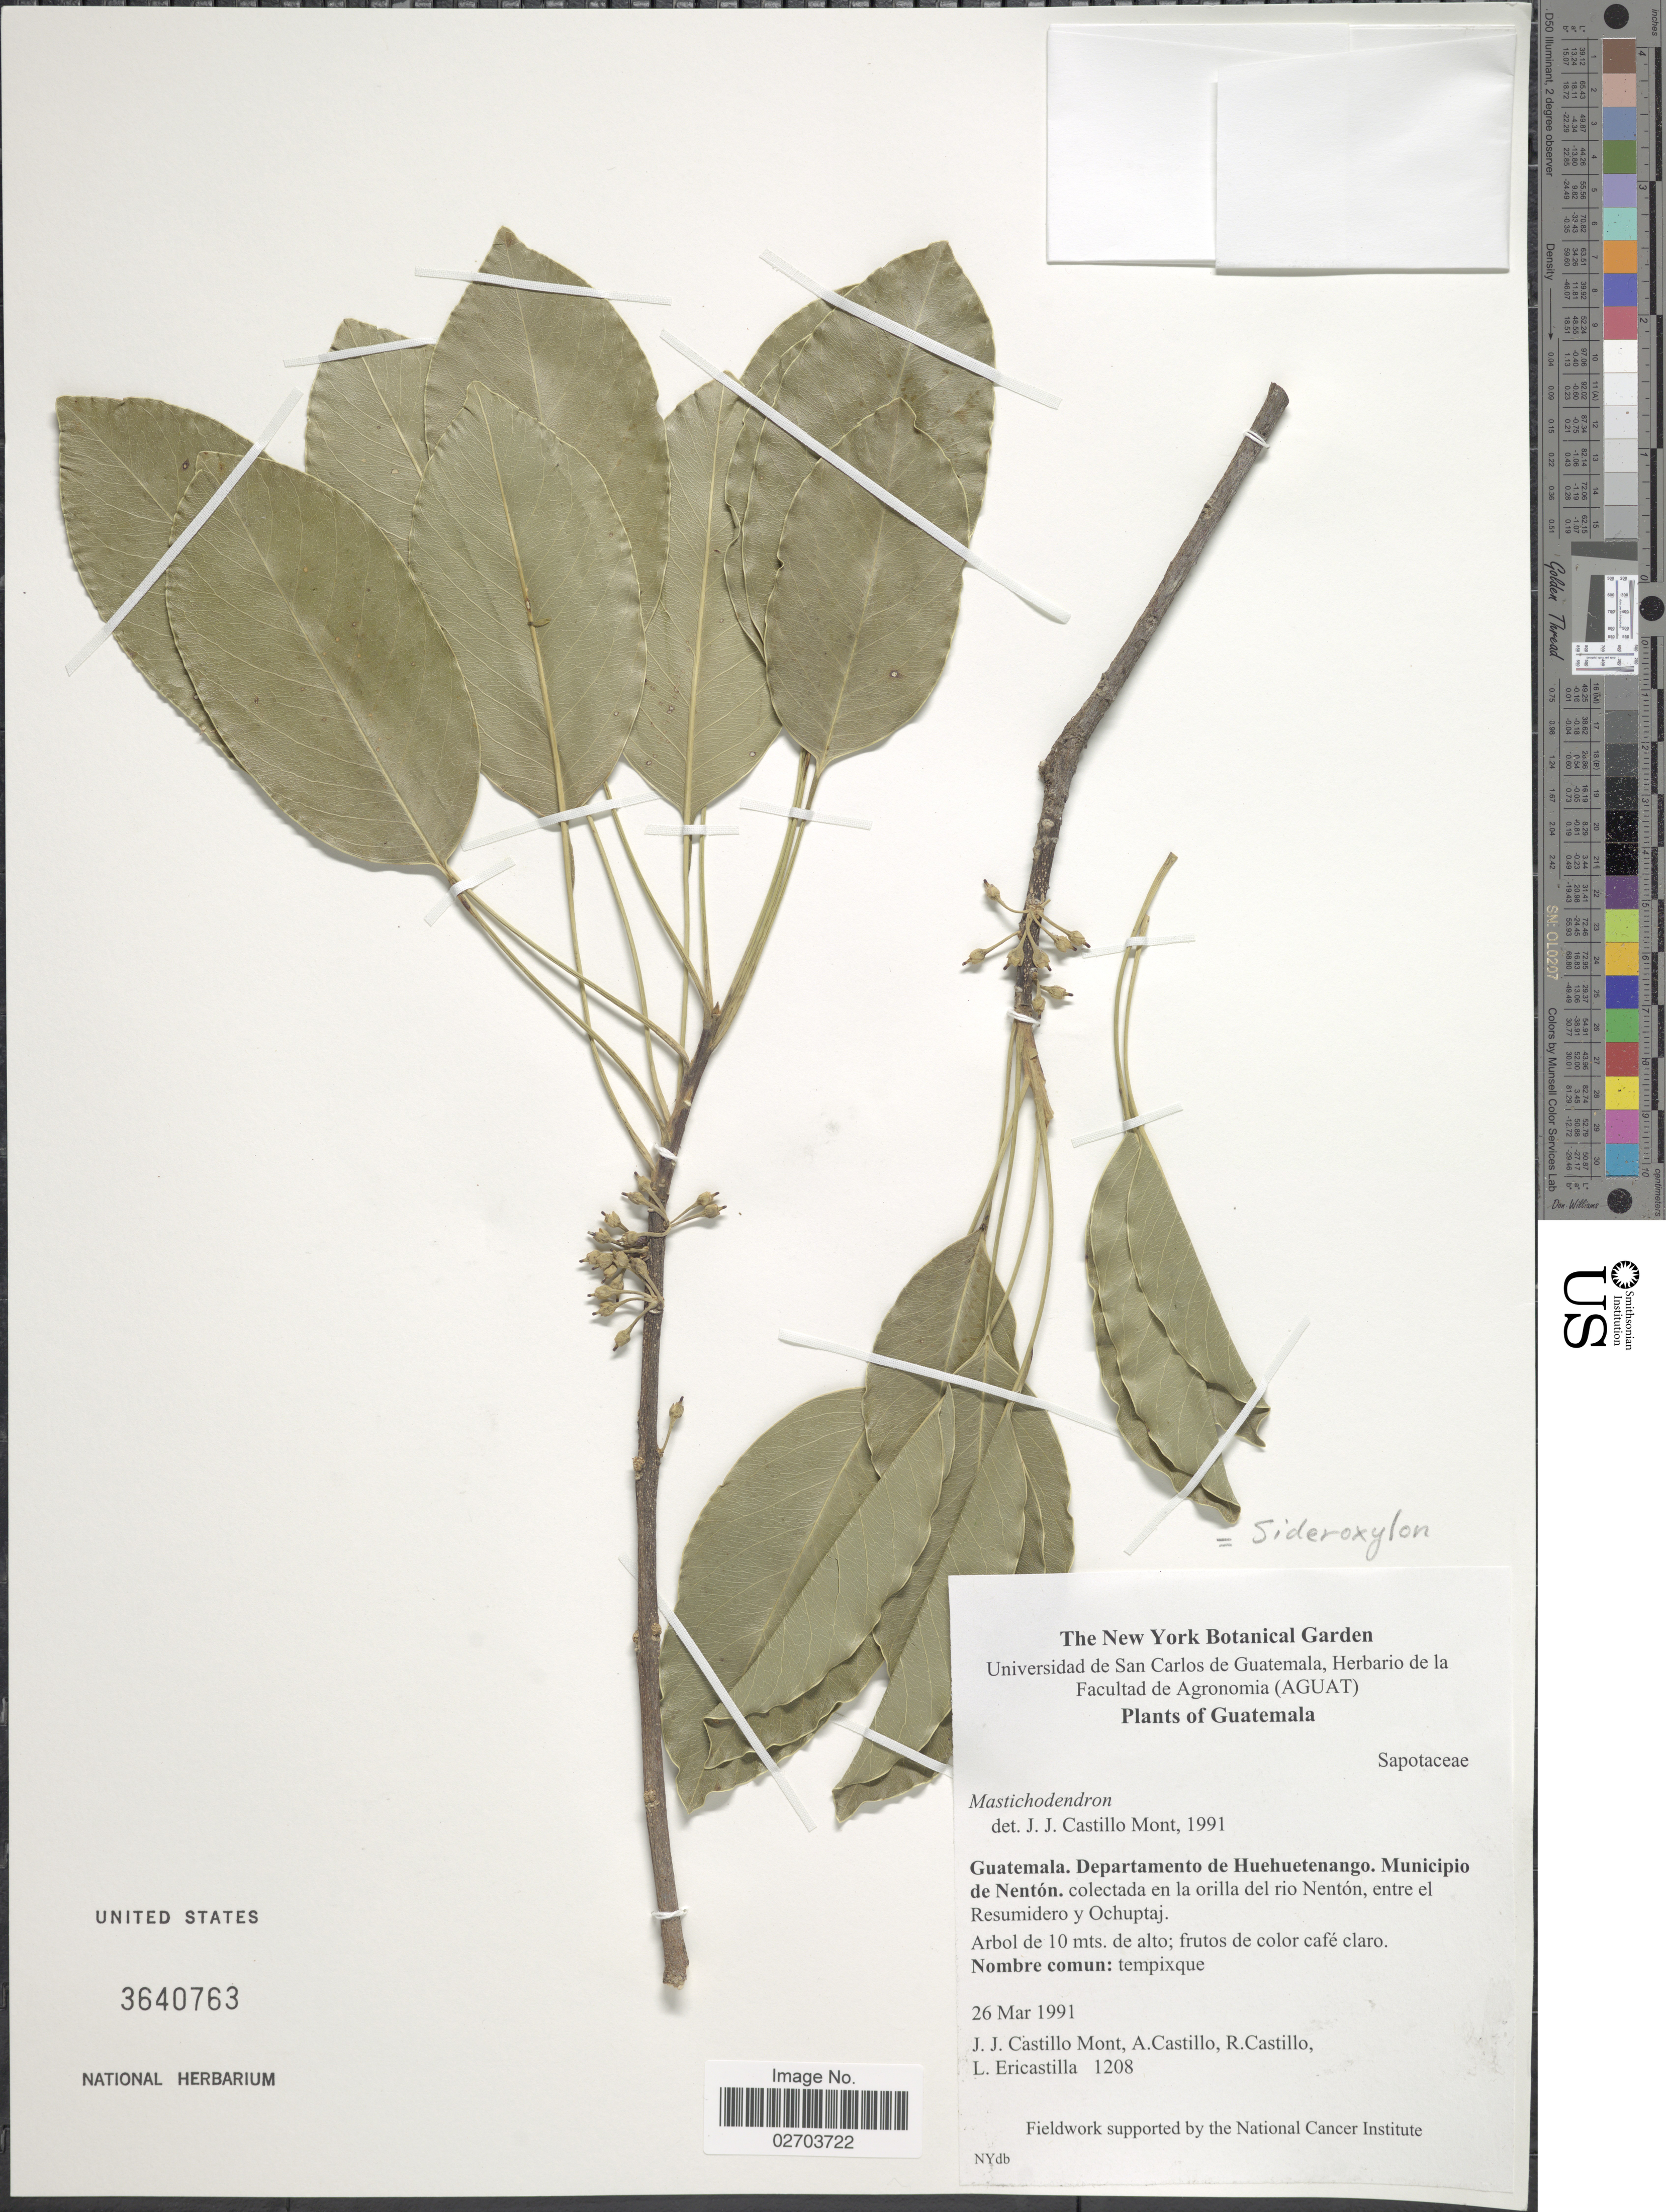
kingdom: Plantae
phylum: Tracheophyta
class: Magnoliopsida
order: Ericales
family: Sapotaceae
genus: Sideroxylon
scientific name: Sideroxylon sp.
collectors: J. Castillo, A. Castillo, R. Castillo & L. Ericastilla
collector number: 1208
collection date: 1991-03-26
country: Guatemala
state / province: Huehuetenango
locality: Municipio de Nenton, en la orilla del rio Nenton, entre el Resumidero y Ochuptaj.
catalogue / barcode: US 3640763